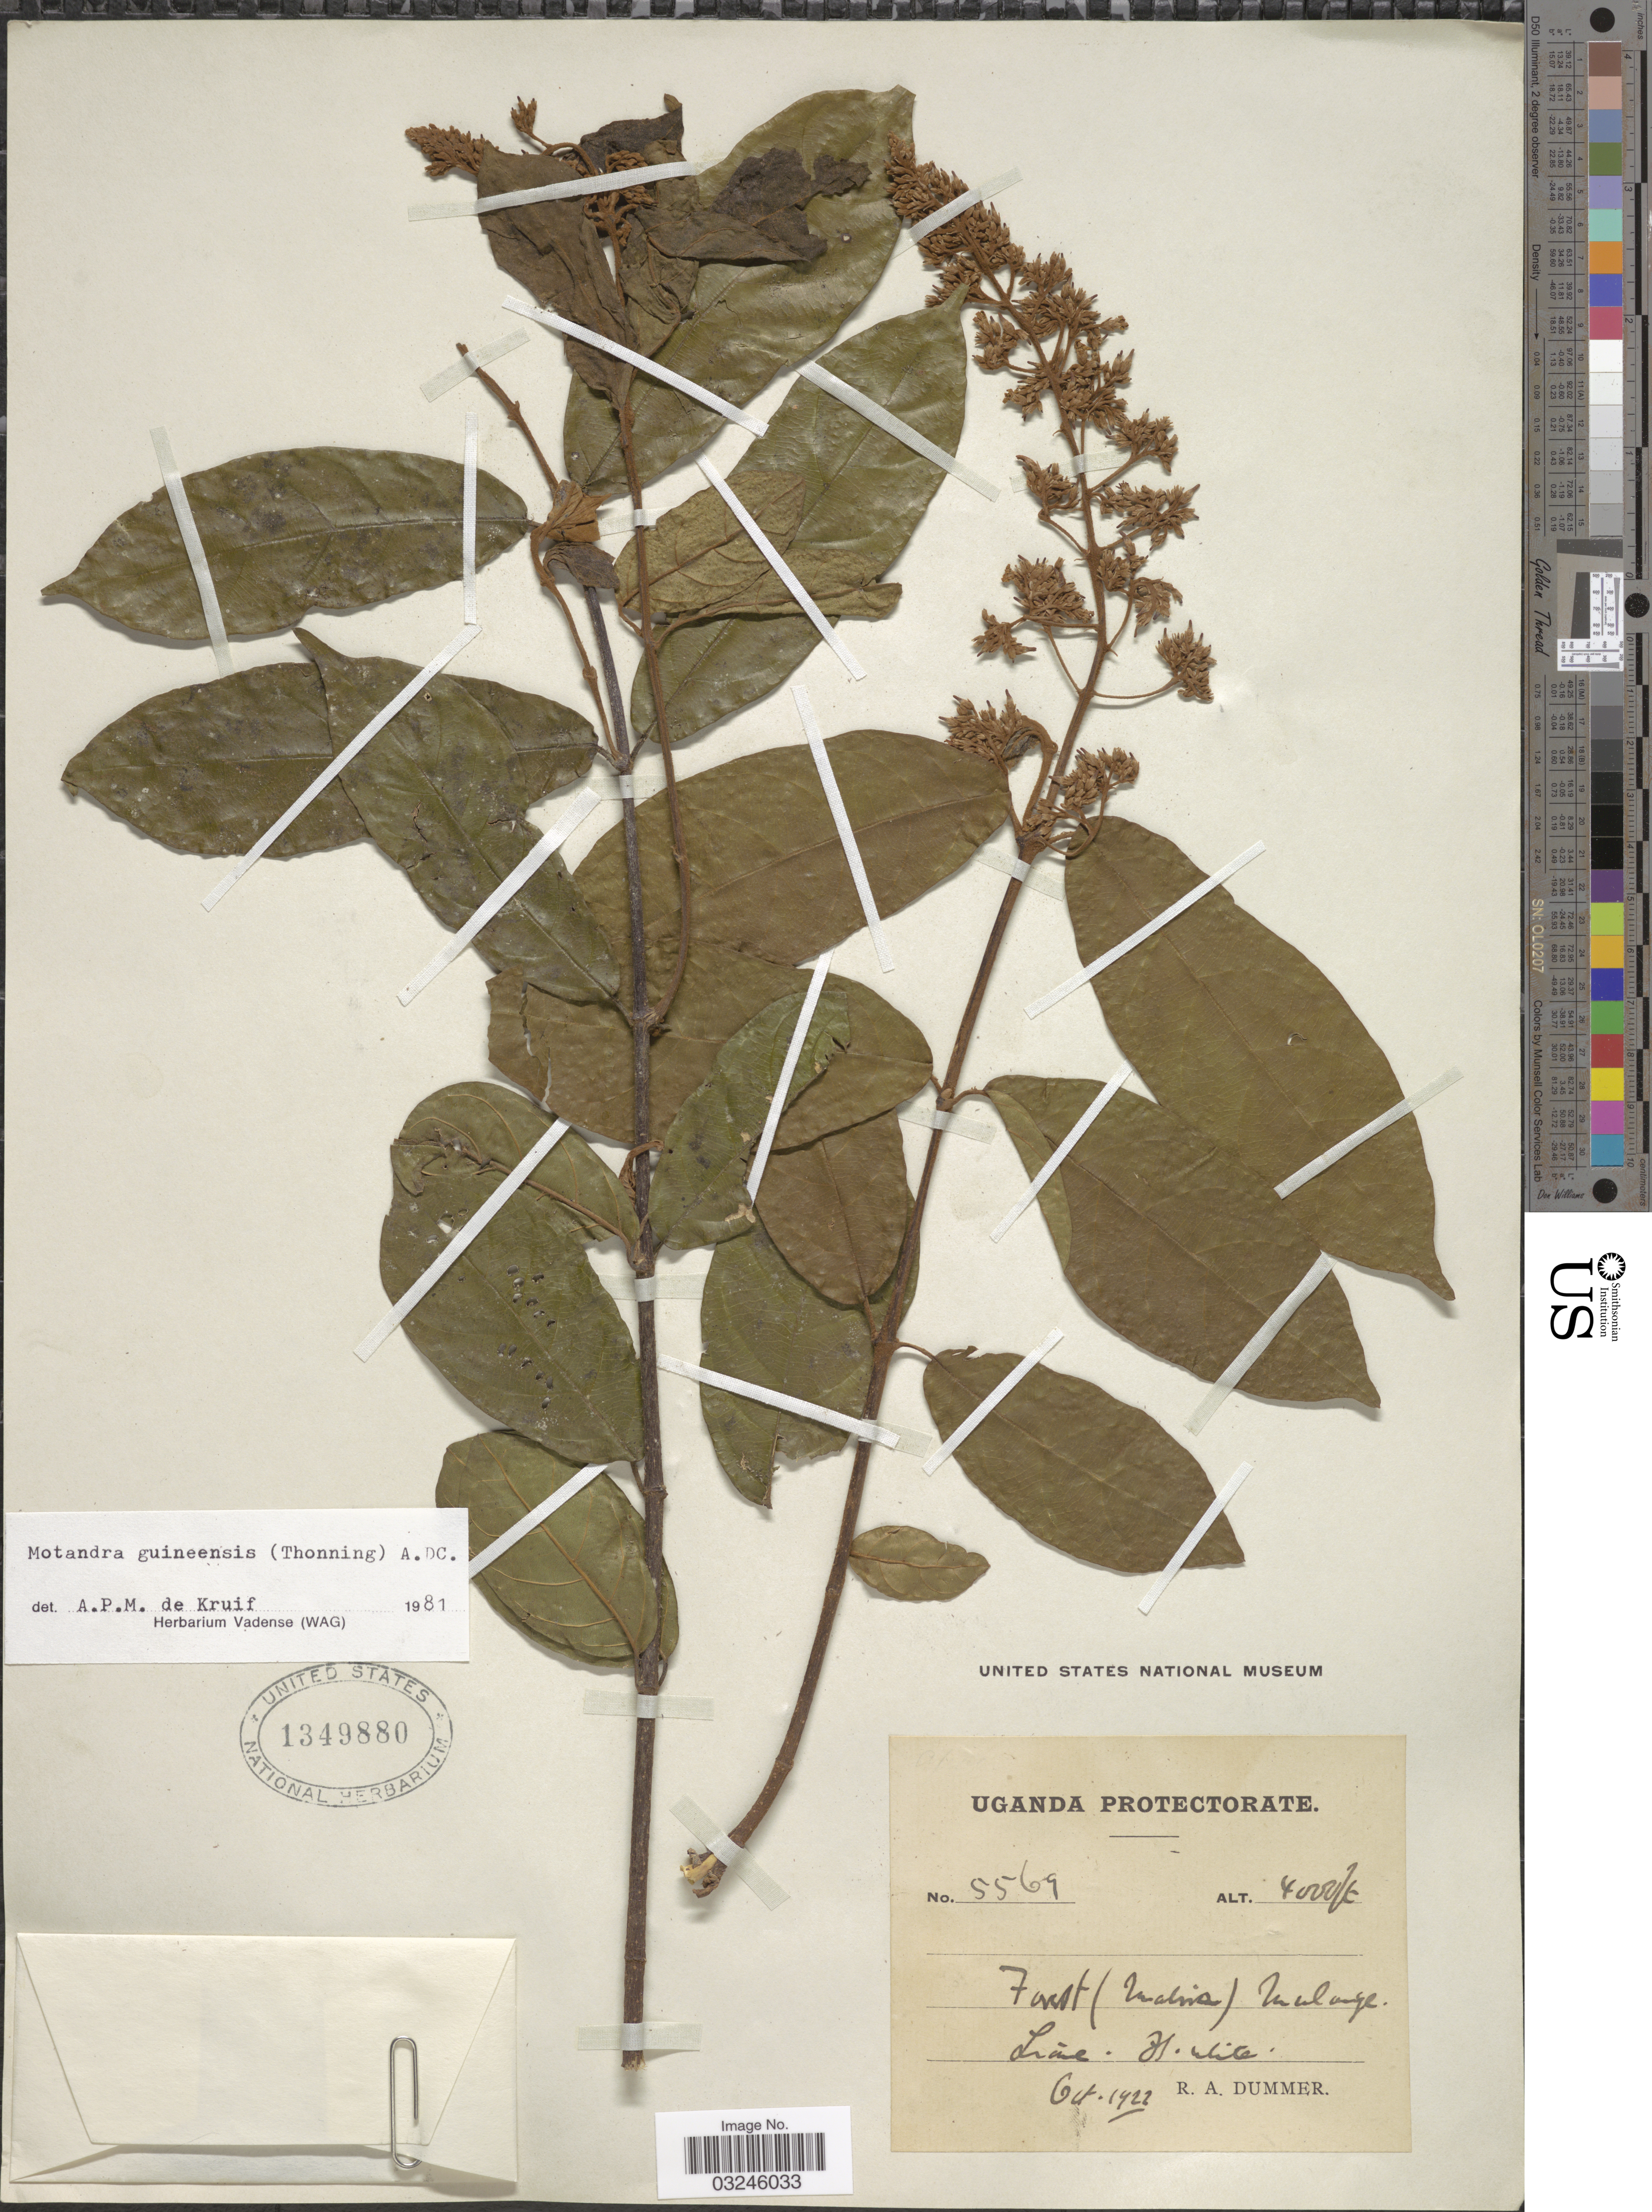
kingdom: Plantae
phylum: Tracheophyta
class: Magnoliopsida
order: Gentianales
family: Apocynaceae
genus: Motandra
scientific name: Motandra guineensis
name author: (Thonn.) A. DC.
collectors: R. Dümmer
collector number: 5569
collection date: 1922-10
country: Uganda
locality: (Malma) Mulange.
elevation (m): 1219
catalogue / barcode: US 1349880